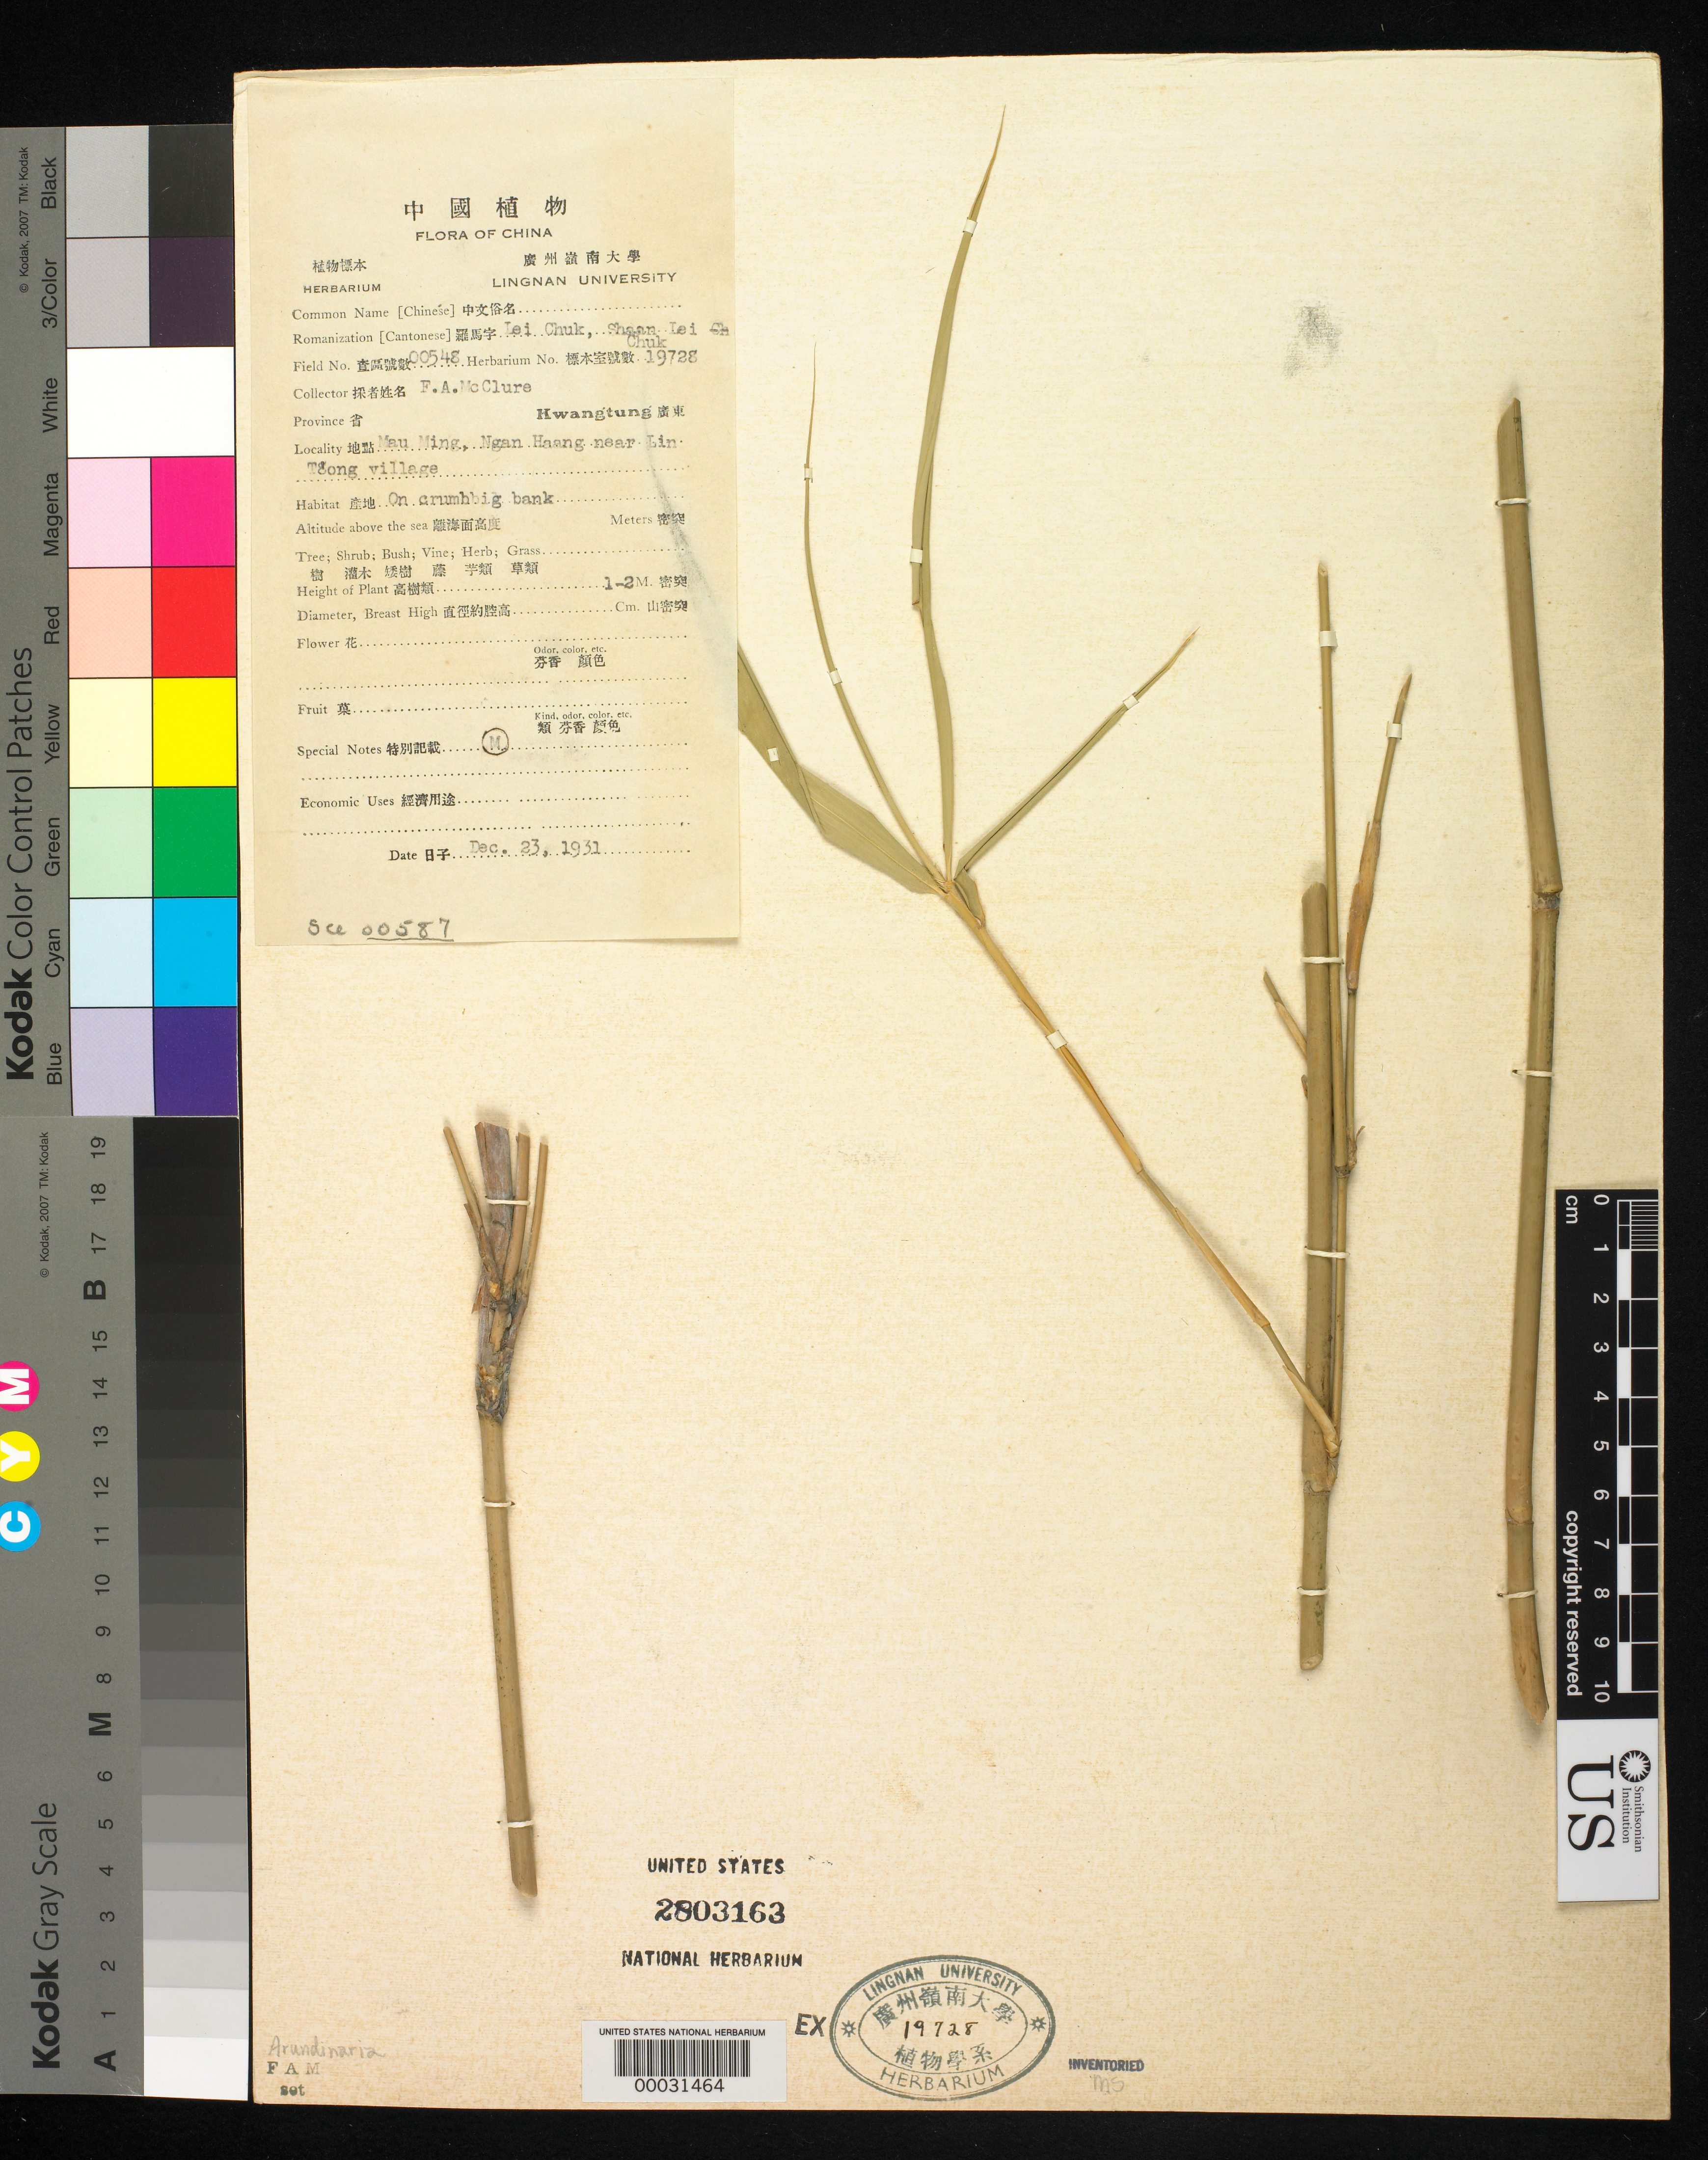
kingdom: Plantae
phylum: Tracheophyta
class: Liliopsida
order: Poales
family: Poaceae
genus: Arundinaria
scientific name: Arundinaria sp.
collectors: F. A. McClure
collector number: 548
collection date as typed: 23 Dec 1931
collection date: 1931-12-23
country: China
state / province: Guangdong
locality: Mau ming, ngan haang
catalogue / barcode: US 2803163